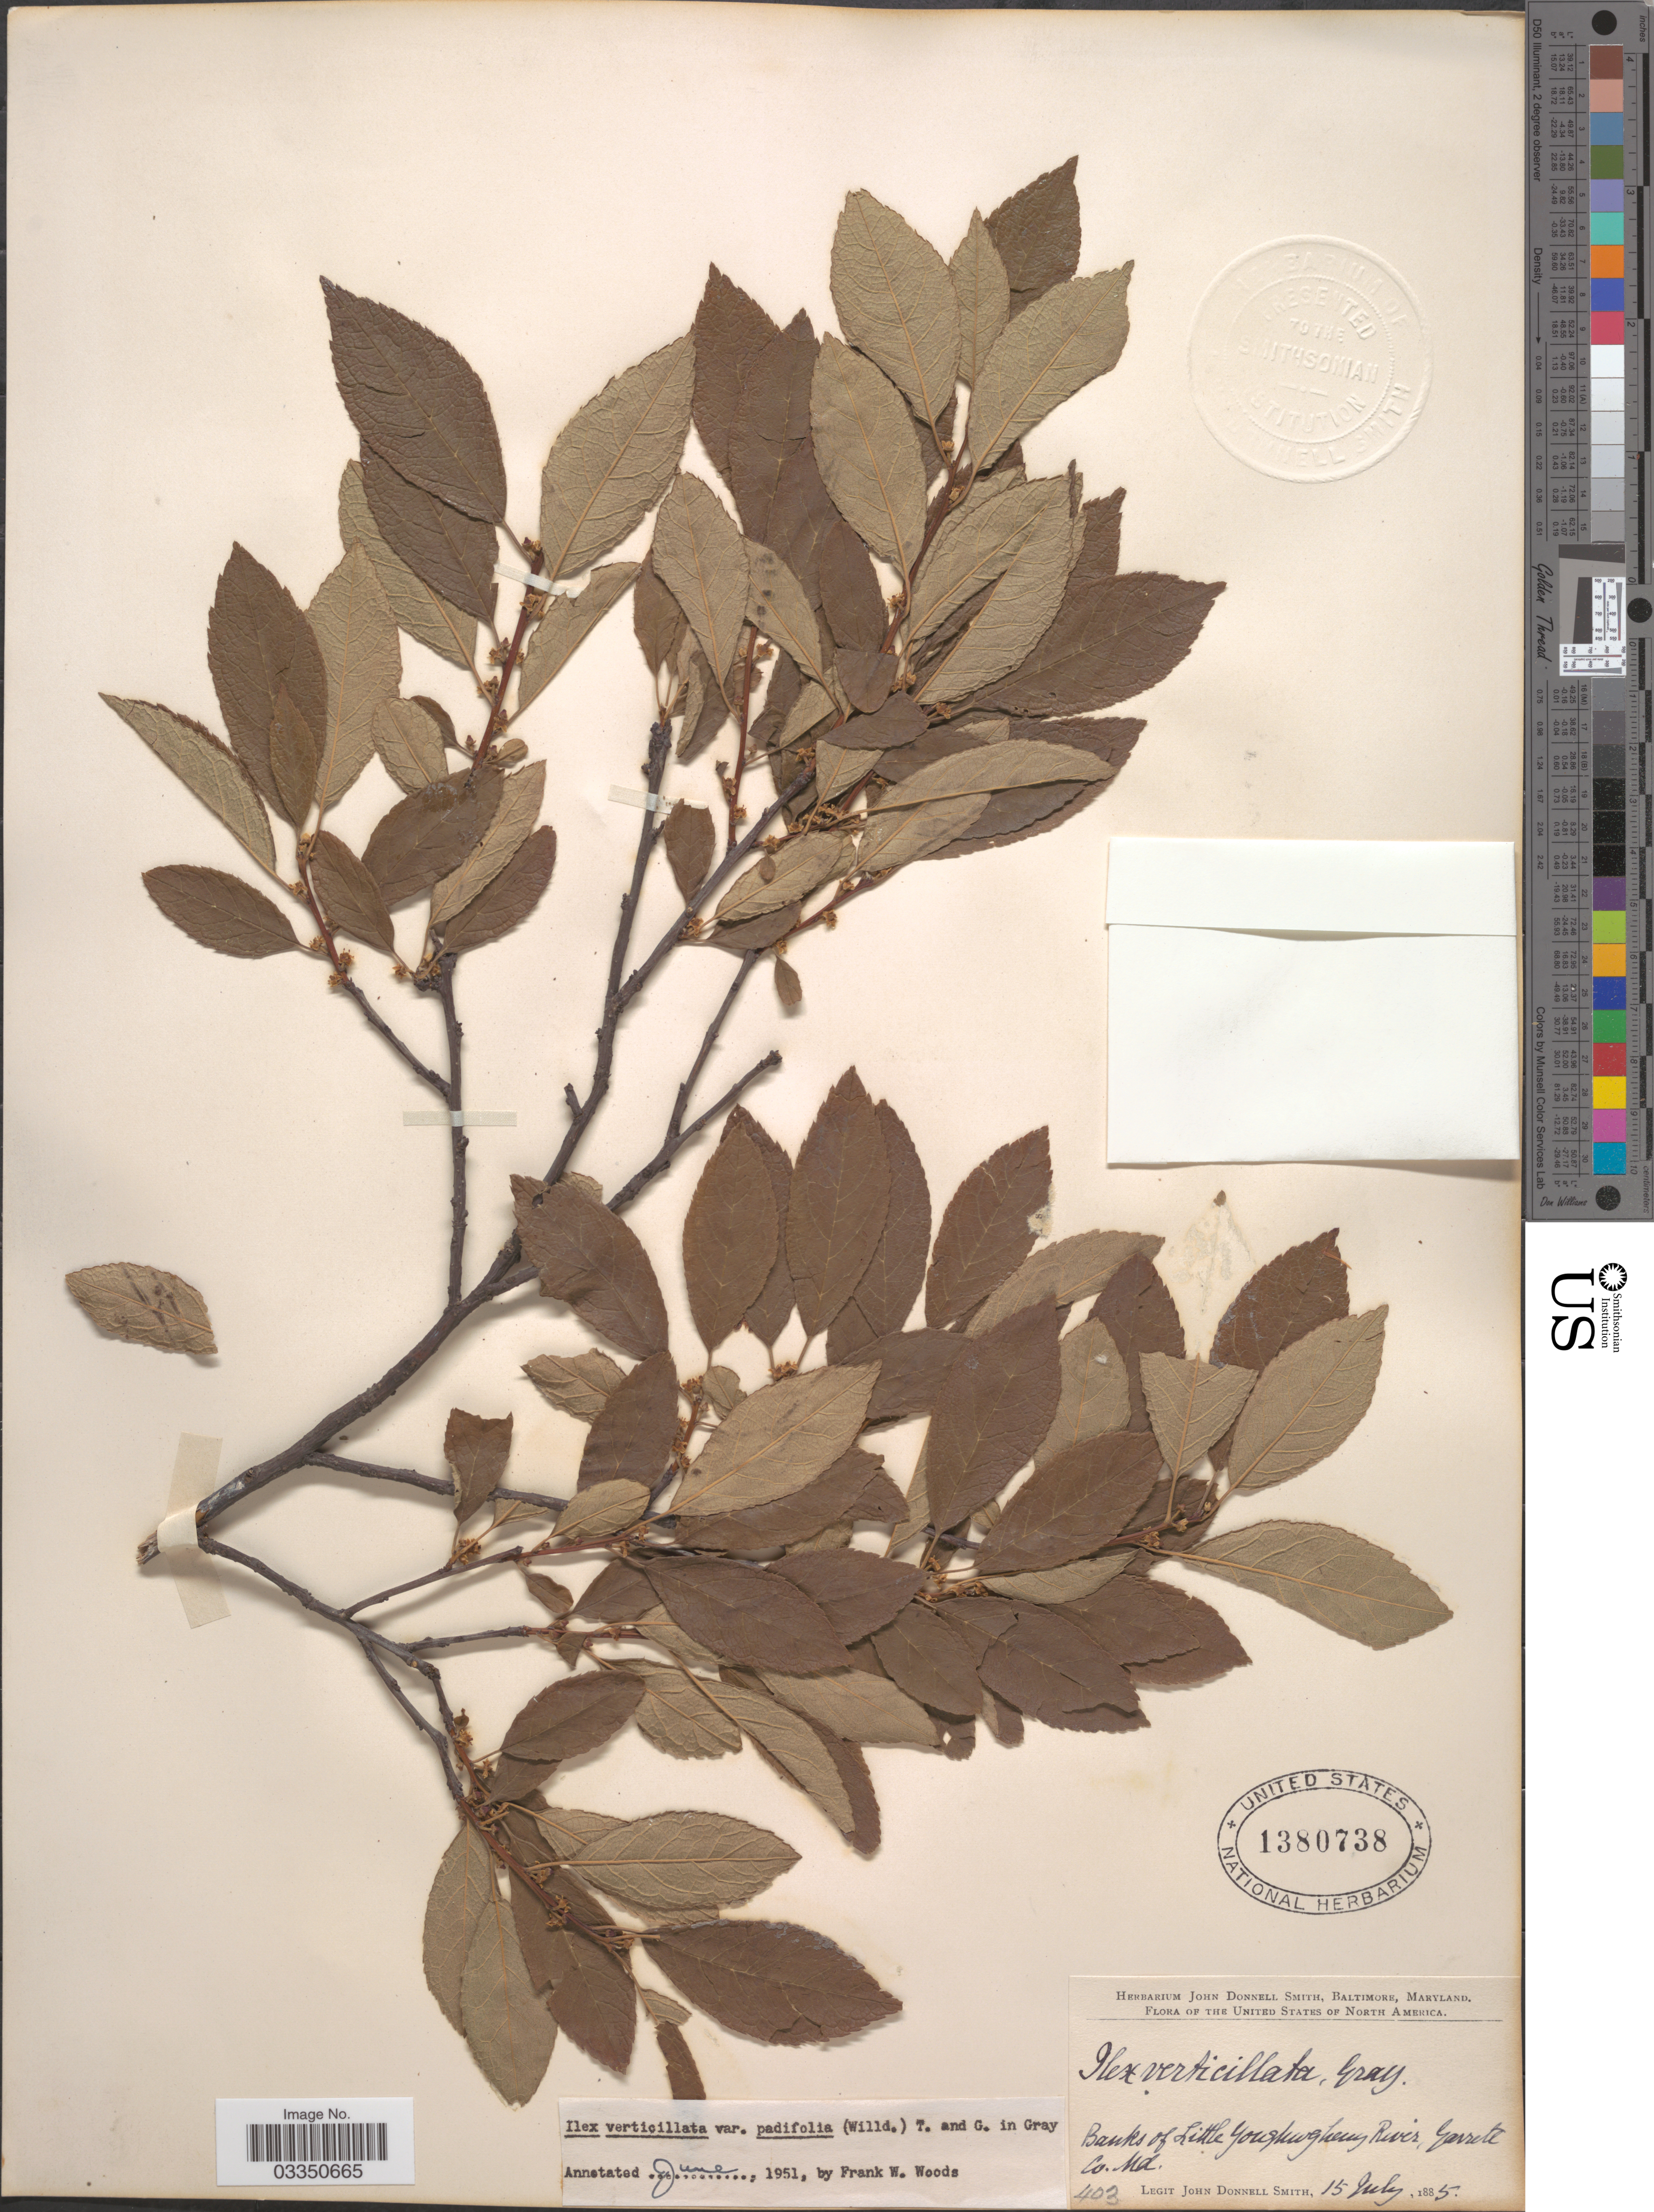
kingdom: Plantae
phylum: Tracheophyta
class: Magnoliopsida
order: Aquifoliales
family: Aquifoliaceae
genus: Ilex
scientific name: Ilex verticillata var. padifolia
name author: (Willd.) Torr. & A. Gray ex S. Watson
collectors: J. Donnell Smith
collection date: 1885-07-15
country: United States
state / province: Maryland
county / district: Garrett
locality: Banks of Little Youghiogheny River, Garrett Co.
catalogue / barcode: US 1380738